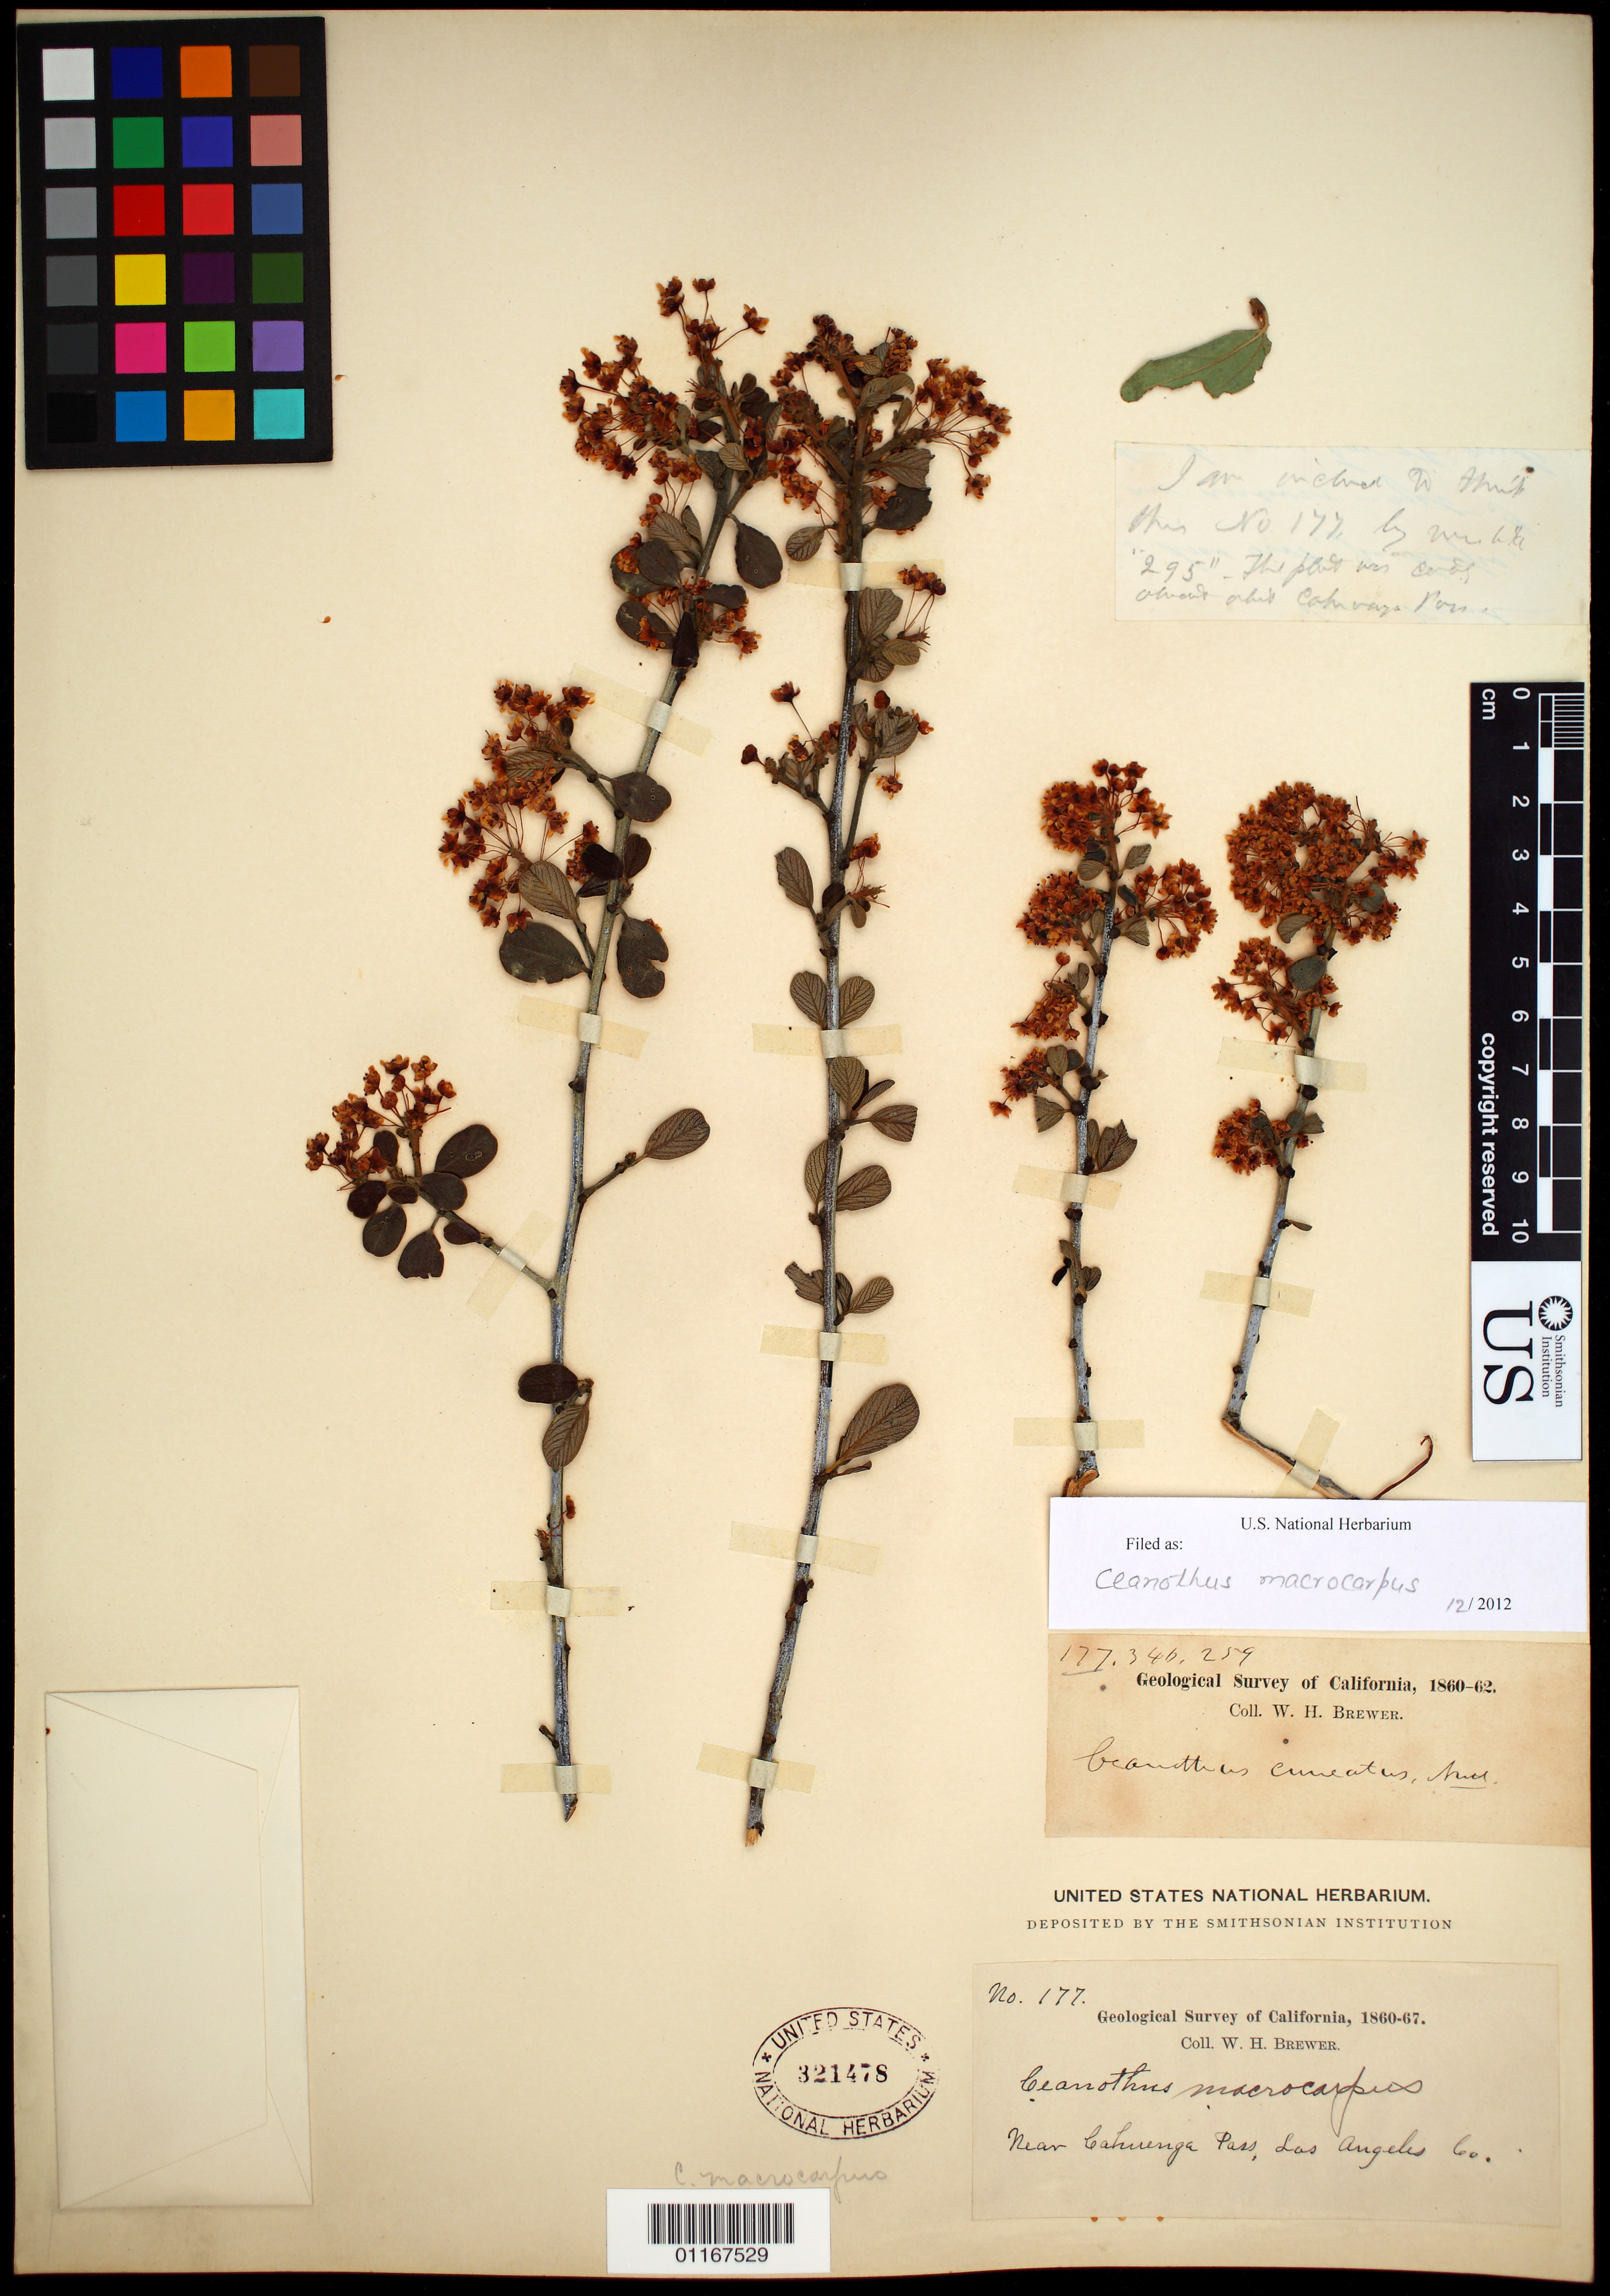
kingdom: Plantae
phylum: Tracheophyta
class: Magnoliopsida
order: Rosales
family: Rhamnaceae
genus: Ceanothus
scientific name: Ceanothus macrocarpus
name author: Cav.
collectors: W. H. Brewer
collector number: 177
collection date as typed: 1860 to -- --- 1867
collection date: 1860/1867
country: United States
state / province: California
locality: Cahuenga Pass.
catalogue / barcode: US 321478